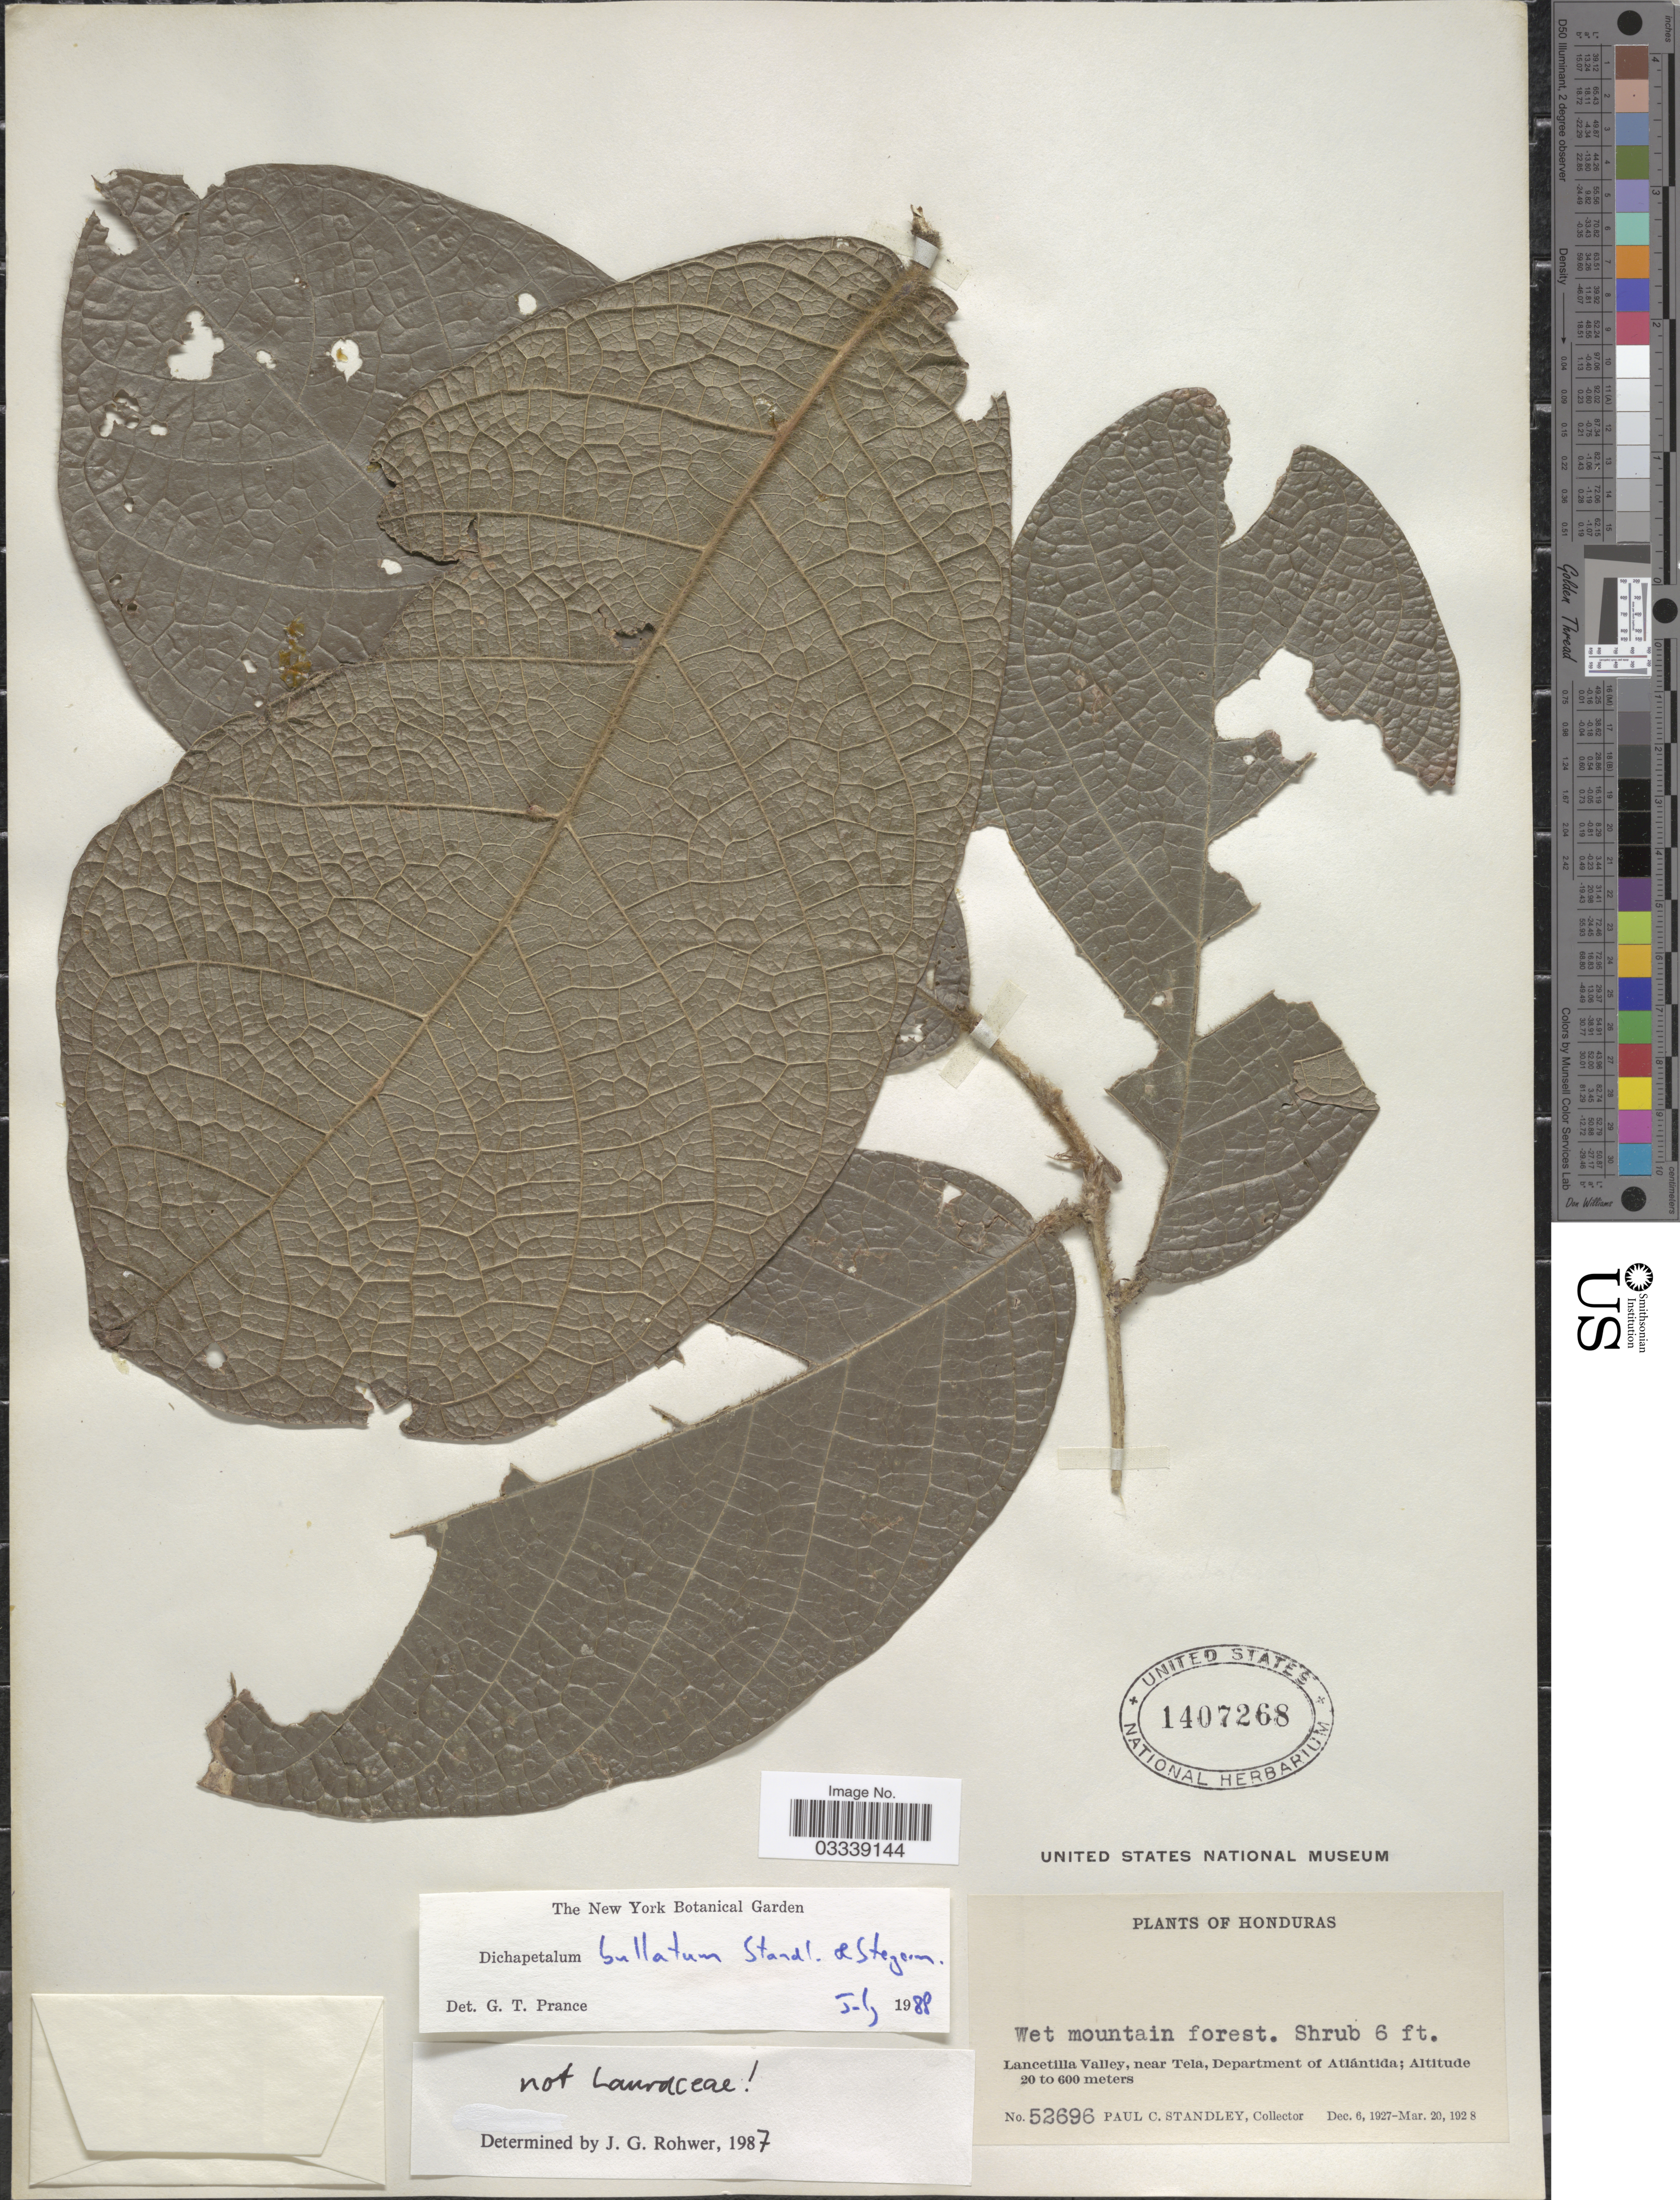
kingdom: Plantae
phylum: Tracheophyta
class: Magnoliopsida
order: Malpighiales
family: Dichapetalaceae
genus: Dichapetalum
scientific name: Dichapetalum bullatum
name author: Standl. & Steyerm.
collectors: P. C. Standley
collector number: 52696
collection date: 1927-12-06/1928-03-20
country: Honduras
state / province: Atlántida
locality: Wet mountain forest. Lancetilla Valley, near Tela, Department of Atlántida.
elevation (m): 20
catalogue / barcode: US 1407268